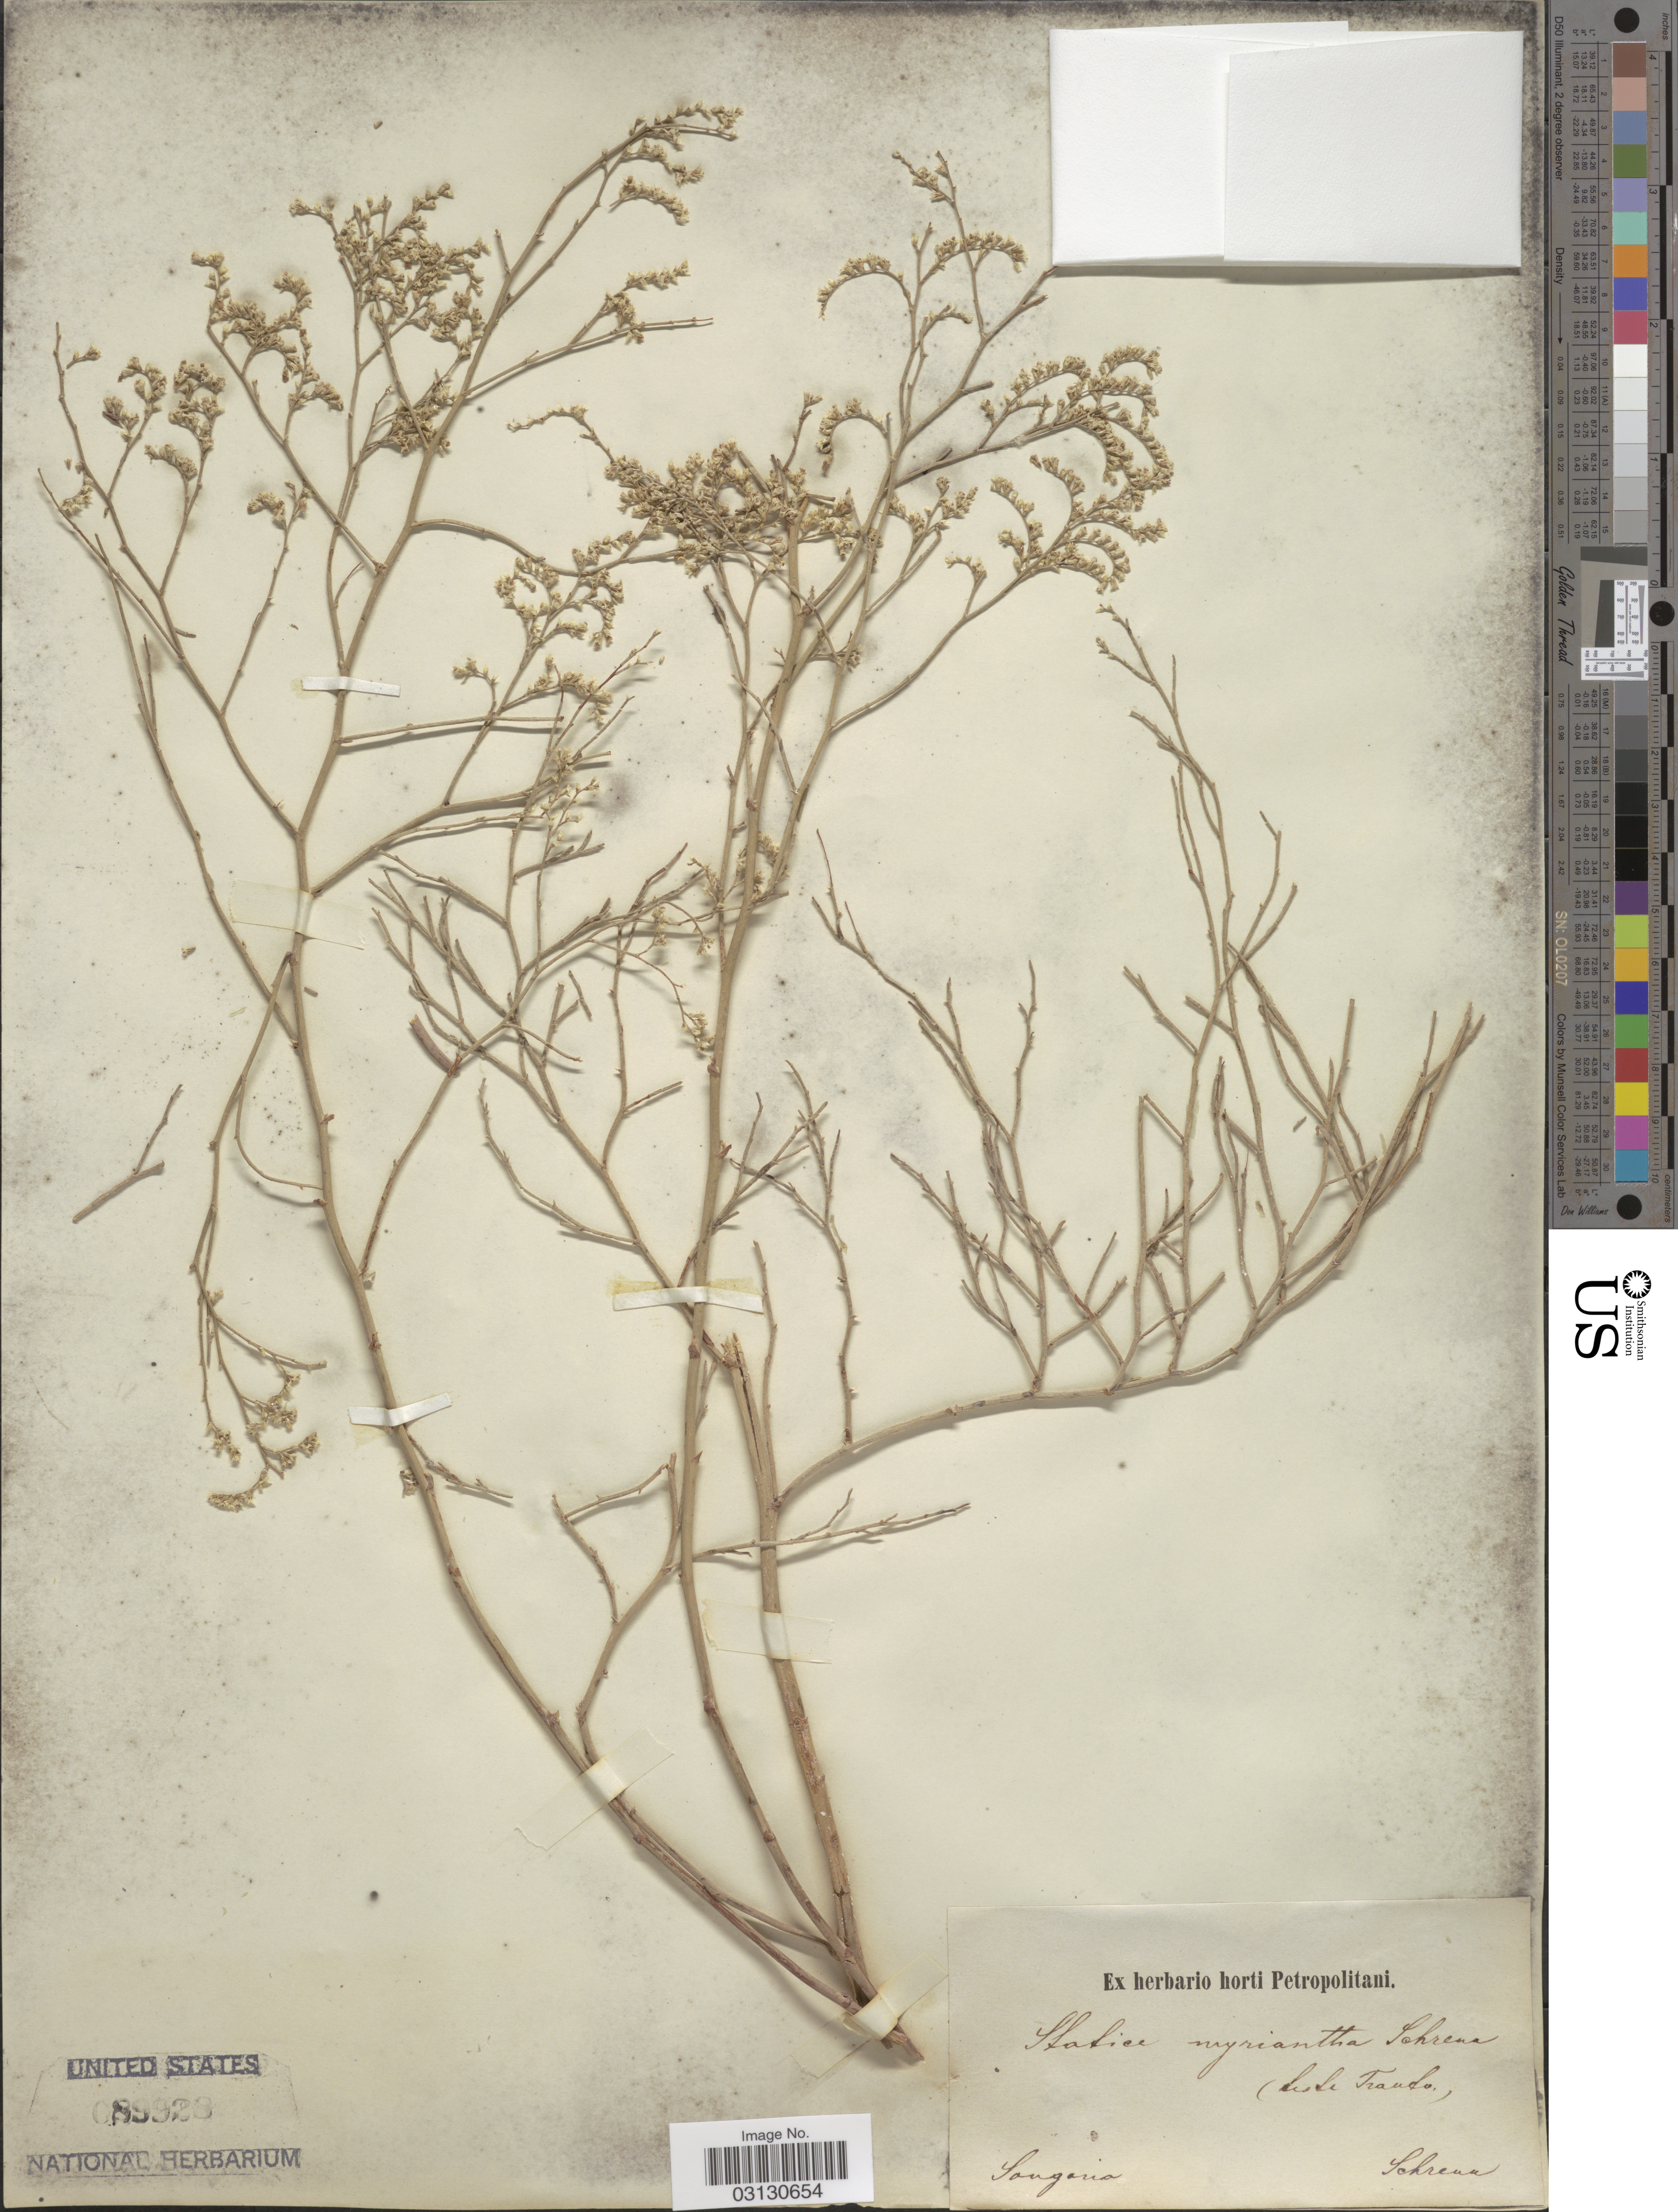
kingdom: Plantae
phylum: Tracheophyta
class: Magnoliopsida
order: Caryophyllales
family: Plumbaginaceae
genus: Limonium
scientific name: Limonium myrianthum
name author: (Schrenk ex Fisch. & C.A. Mey.) Kuntze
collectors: A.G. Schrenk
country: Kazakhstan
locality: Songoria.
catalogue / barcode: US 89928